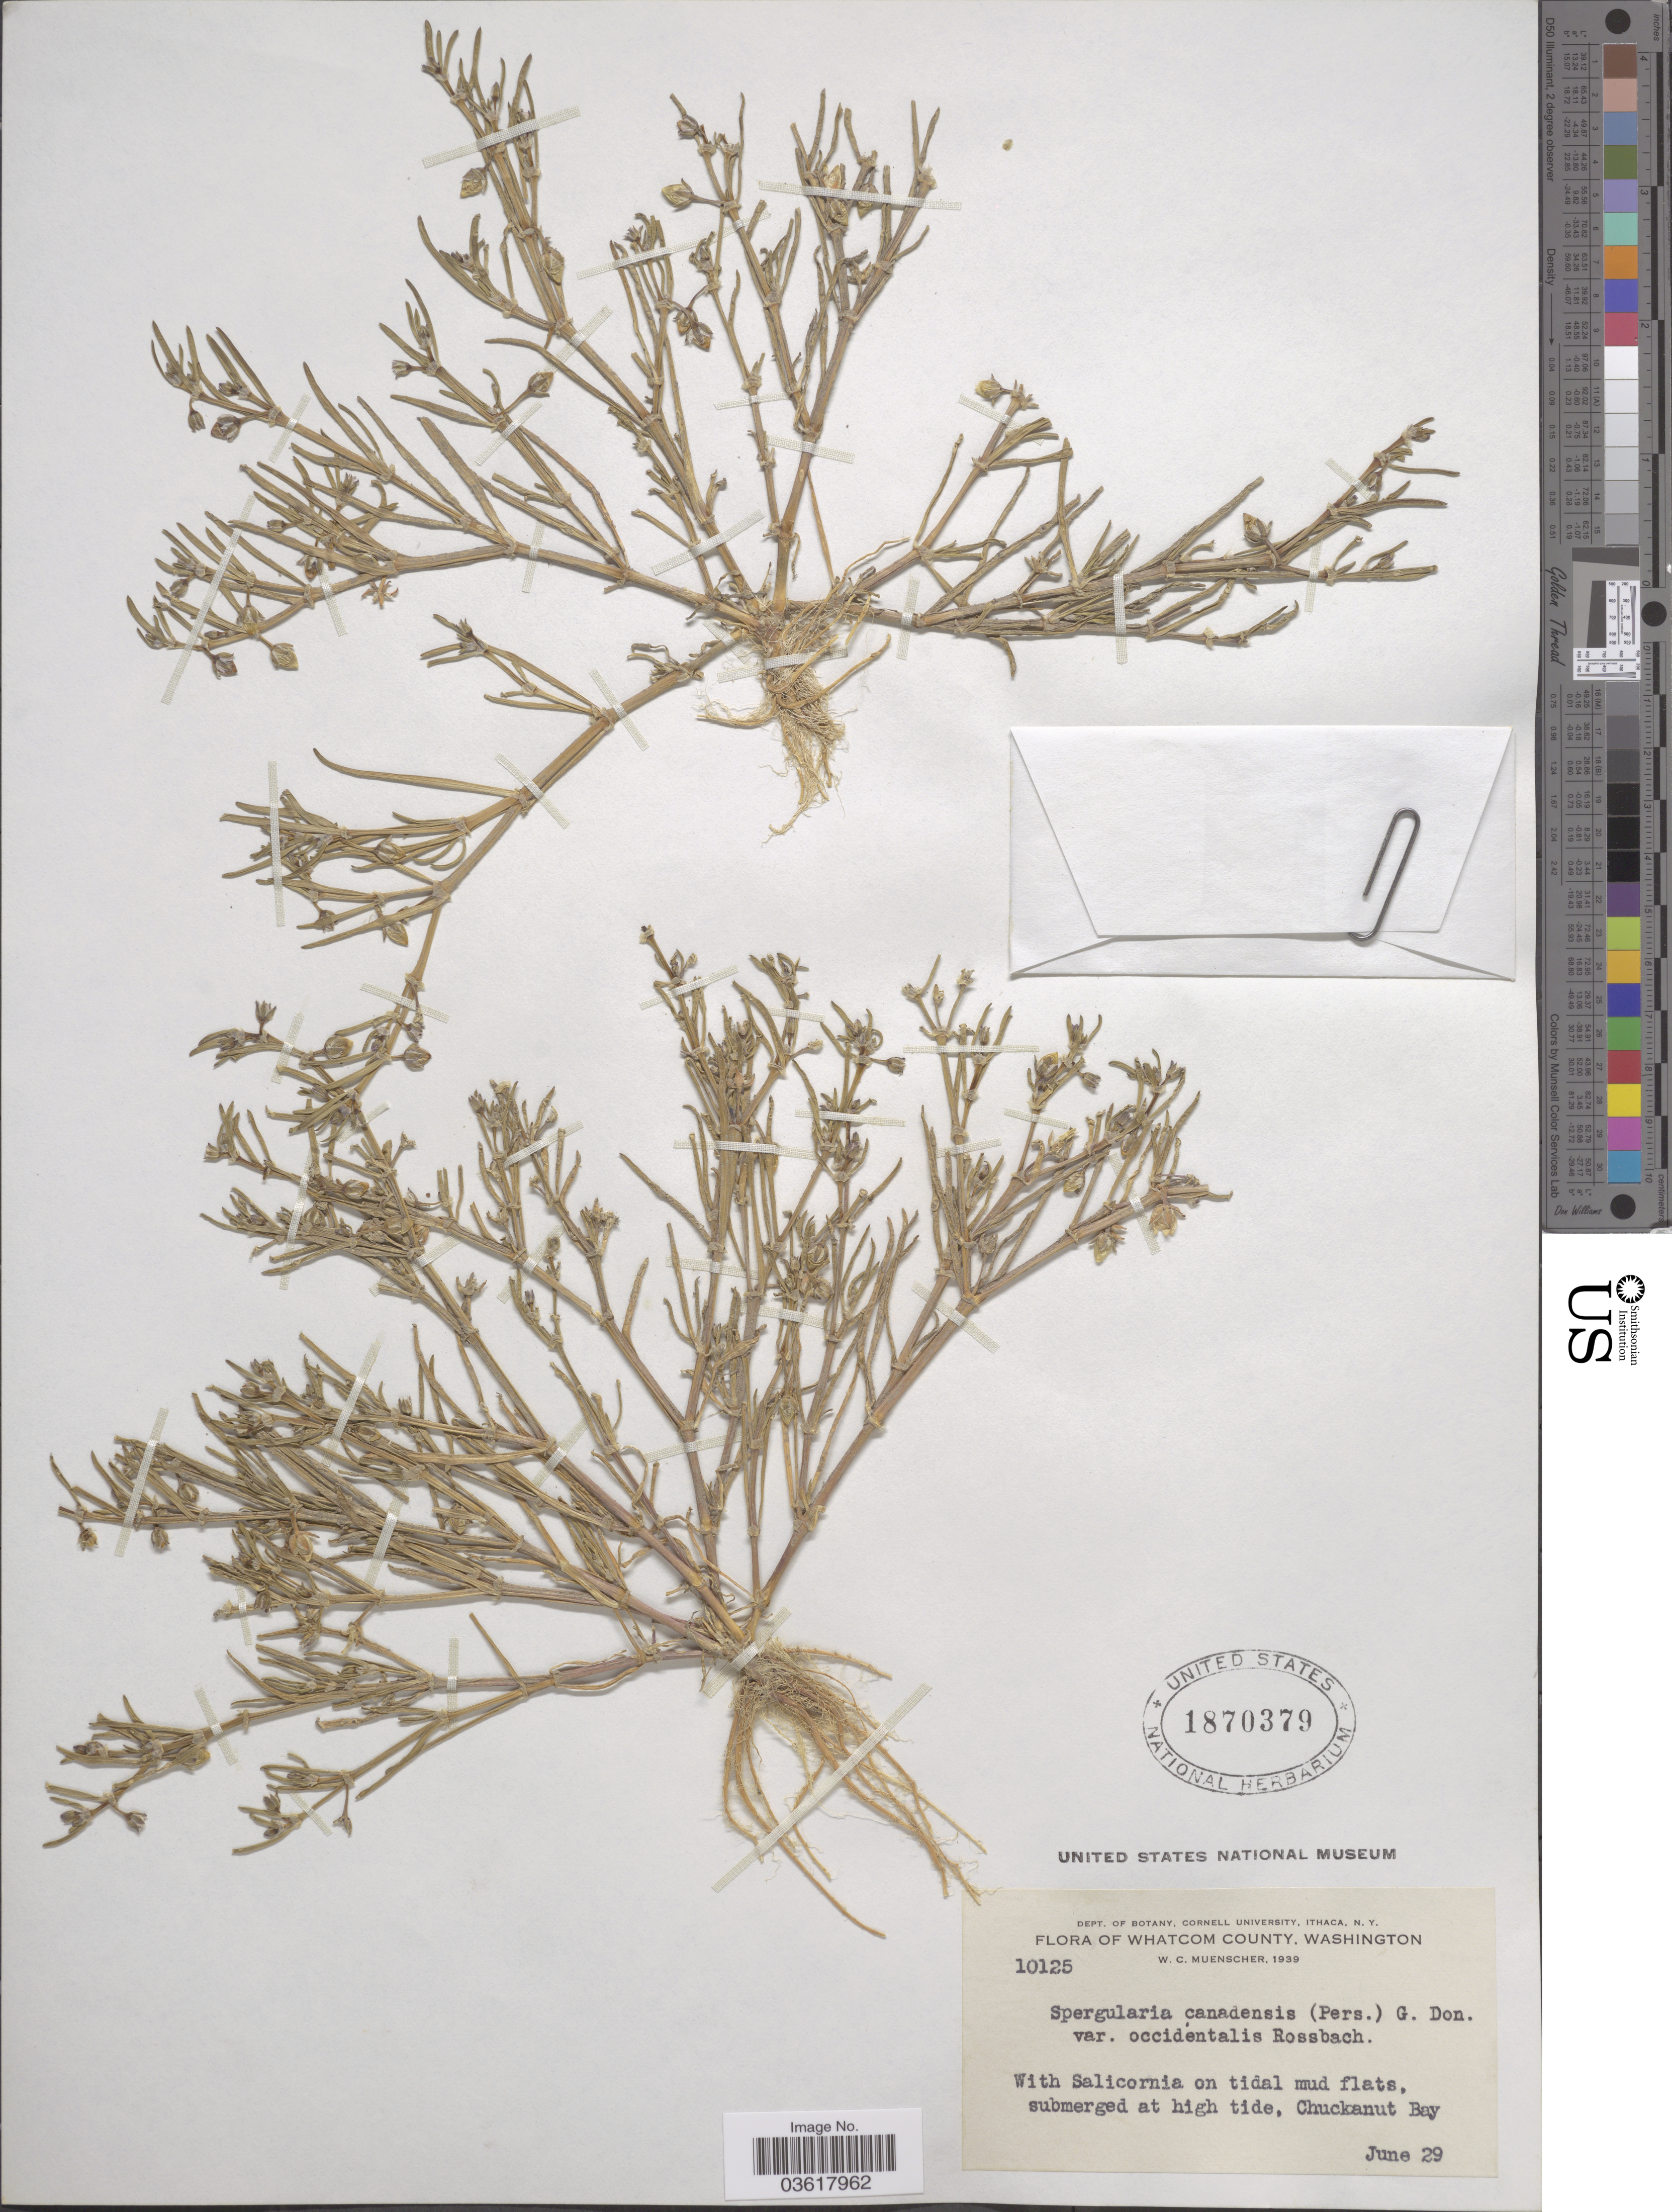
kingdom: Plantae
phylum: Tracheophyta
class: Magnoliopsida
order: Caryophyllales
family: Caryophyllaceae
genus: Spergularia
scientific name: Spergularia canadensis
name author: (Pers.) G. Don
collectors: W. Muenscher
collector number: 10125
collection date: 1939-06-29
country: United States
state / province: Washington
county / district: Whatcom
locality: Whatcom County. Chuckanut Bay.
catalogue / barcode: US 1870379